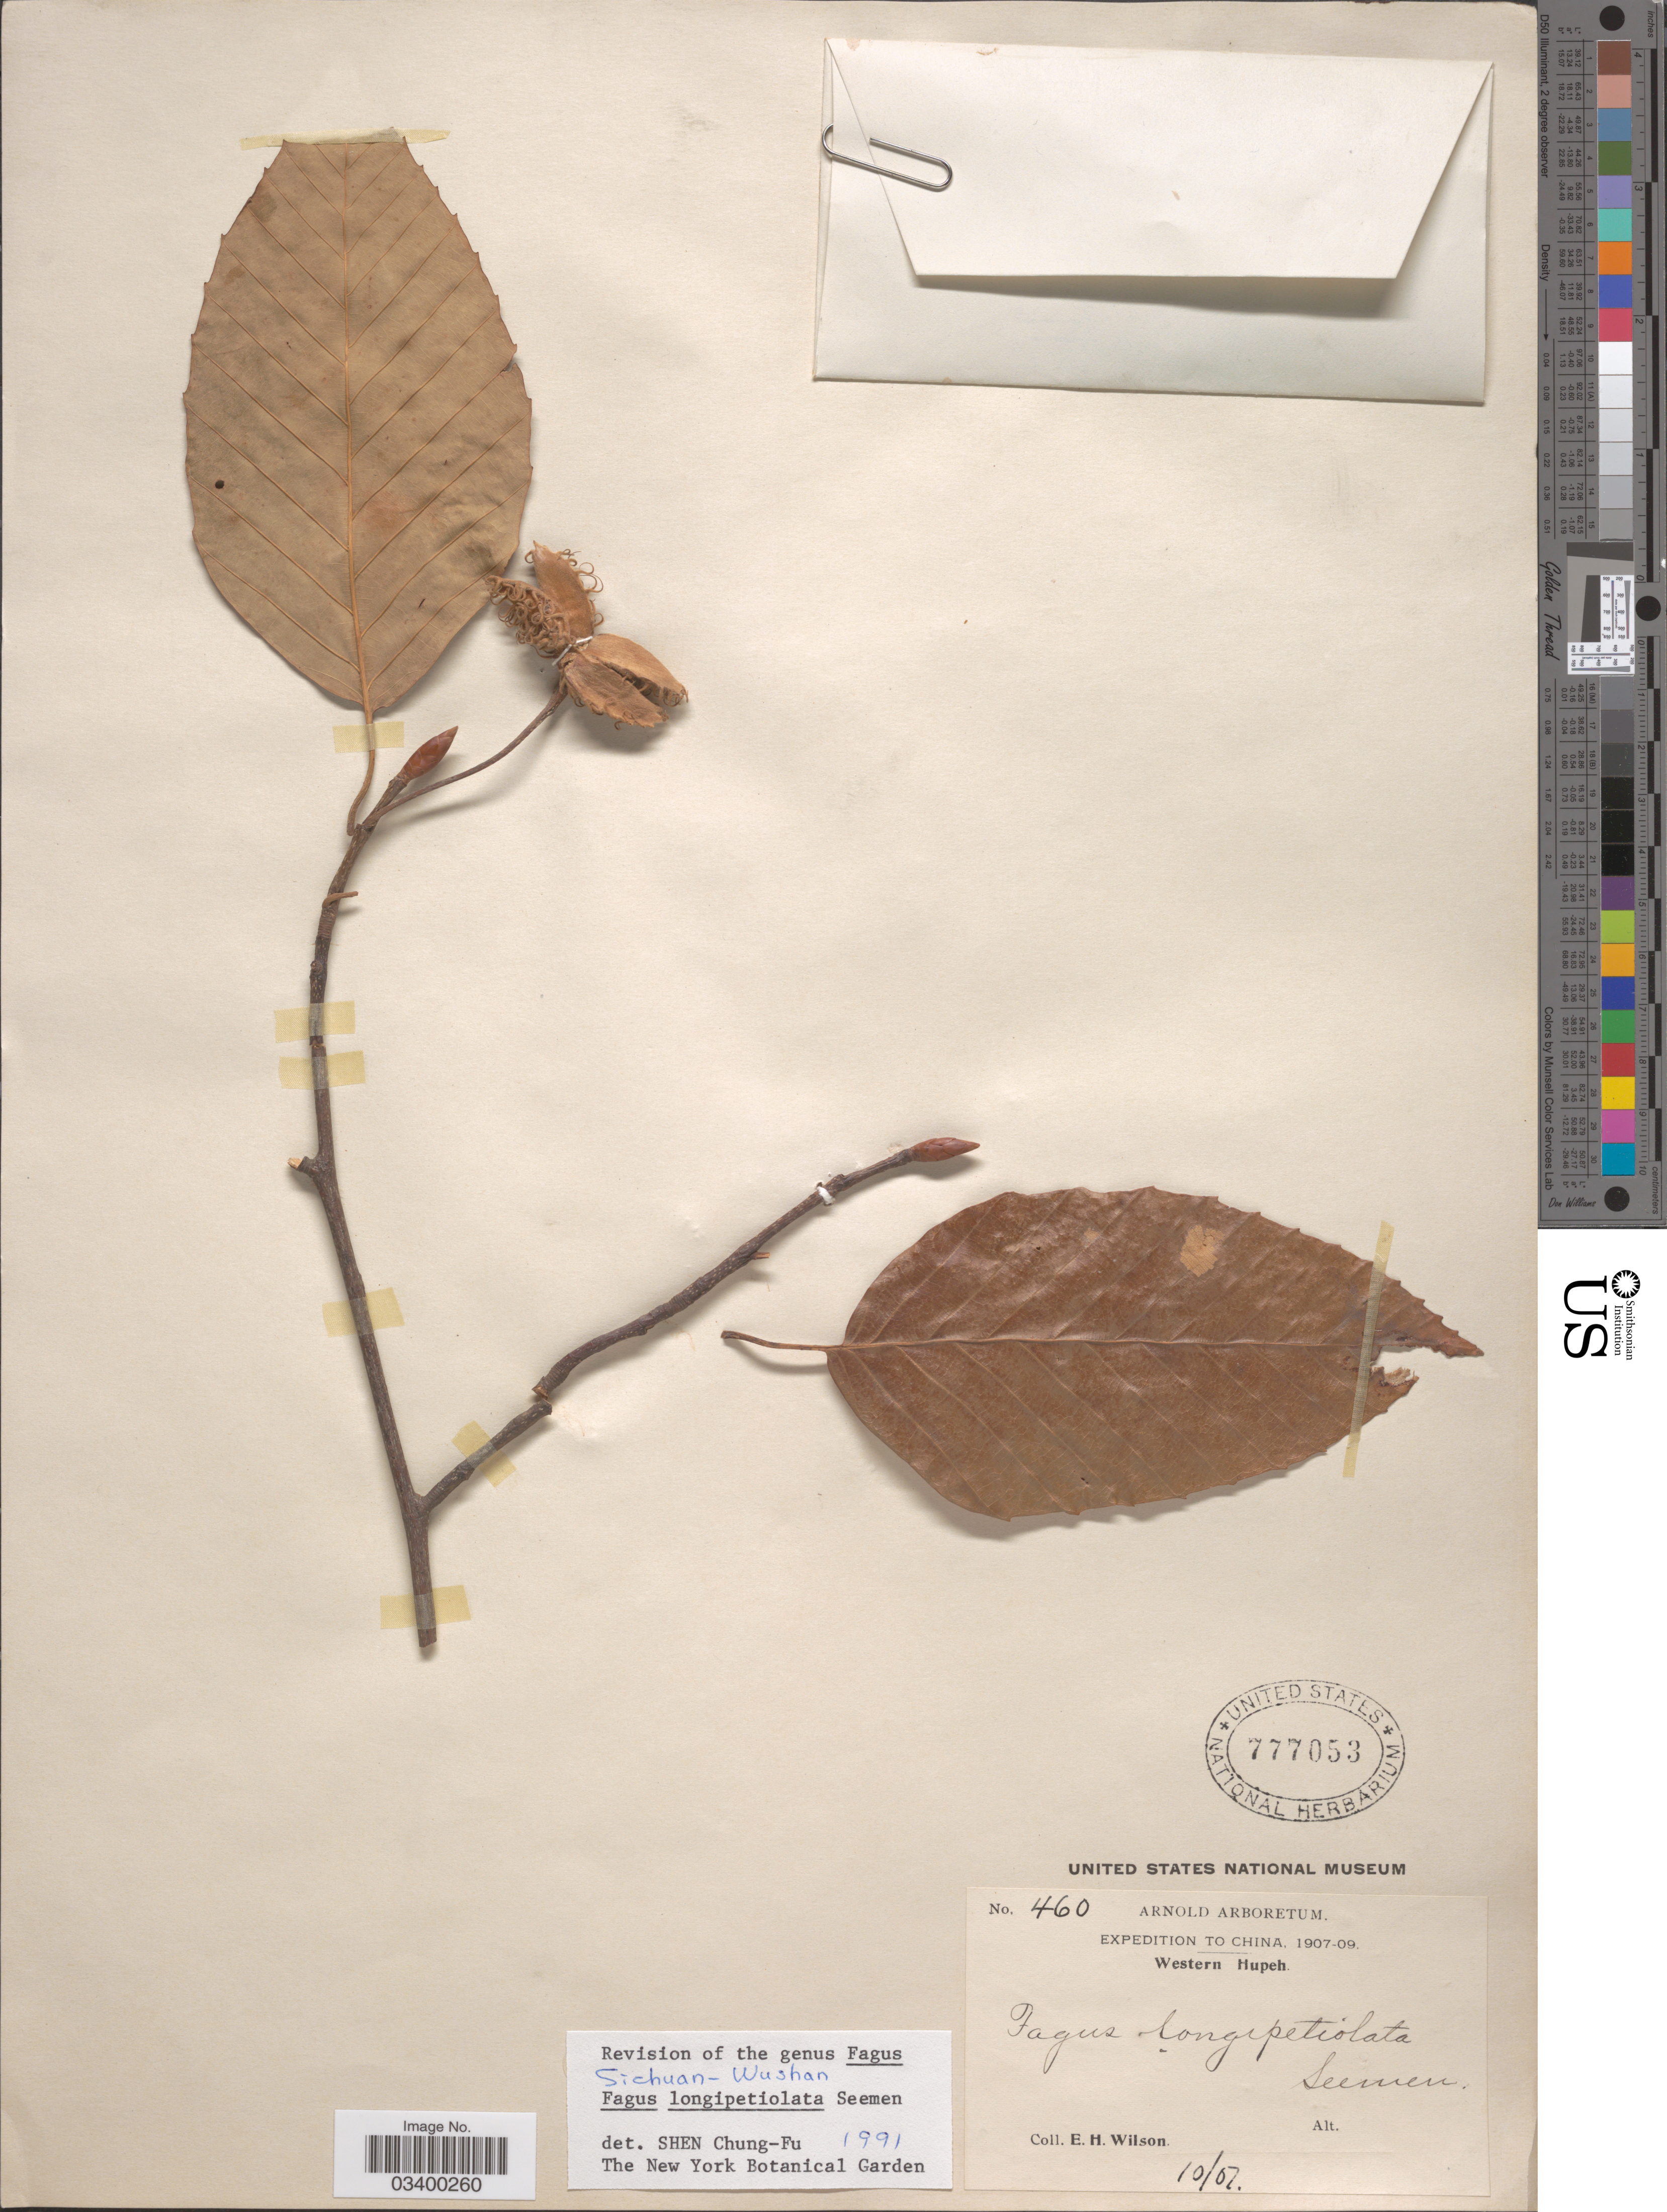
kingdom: Plantae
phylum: Tracheophyta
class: Magnoliopsida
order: Fagales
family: Fagaceae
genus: Fagus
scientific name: Fagus longipetiolata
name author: Seemen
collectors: E. Wilson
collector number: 460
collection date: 1907-10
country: China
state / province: Hubei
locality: Western Hupeh.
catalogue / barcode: US 777053